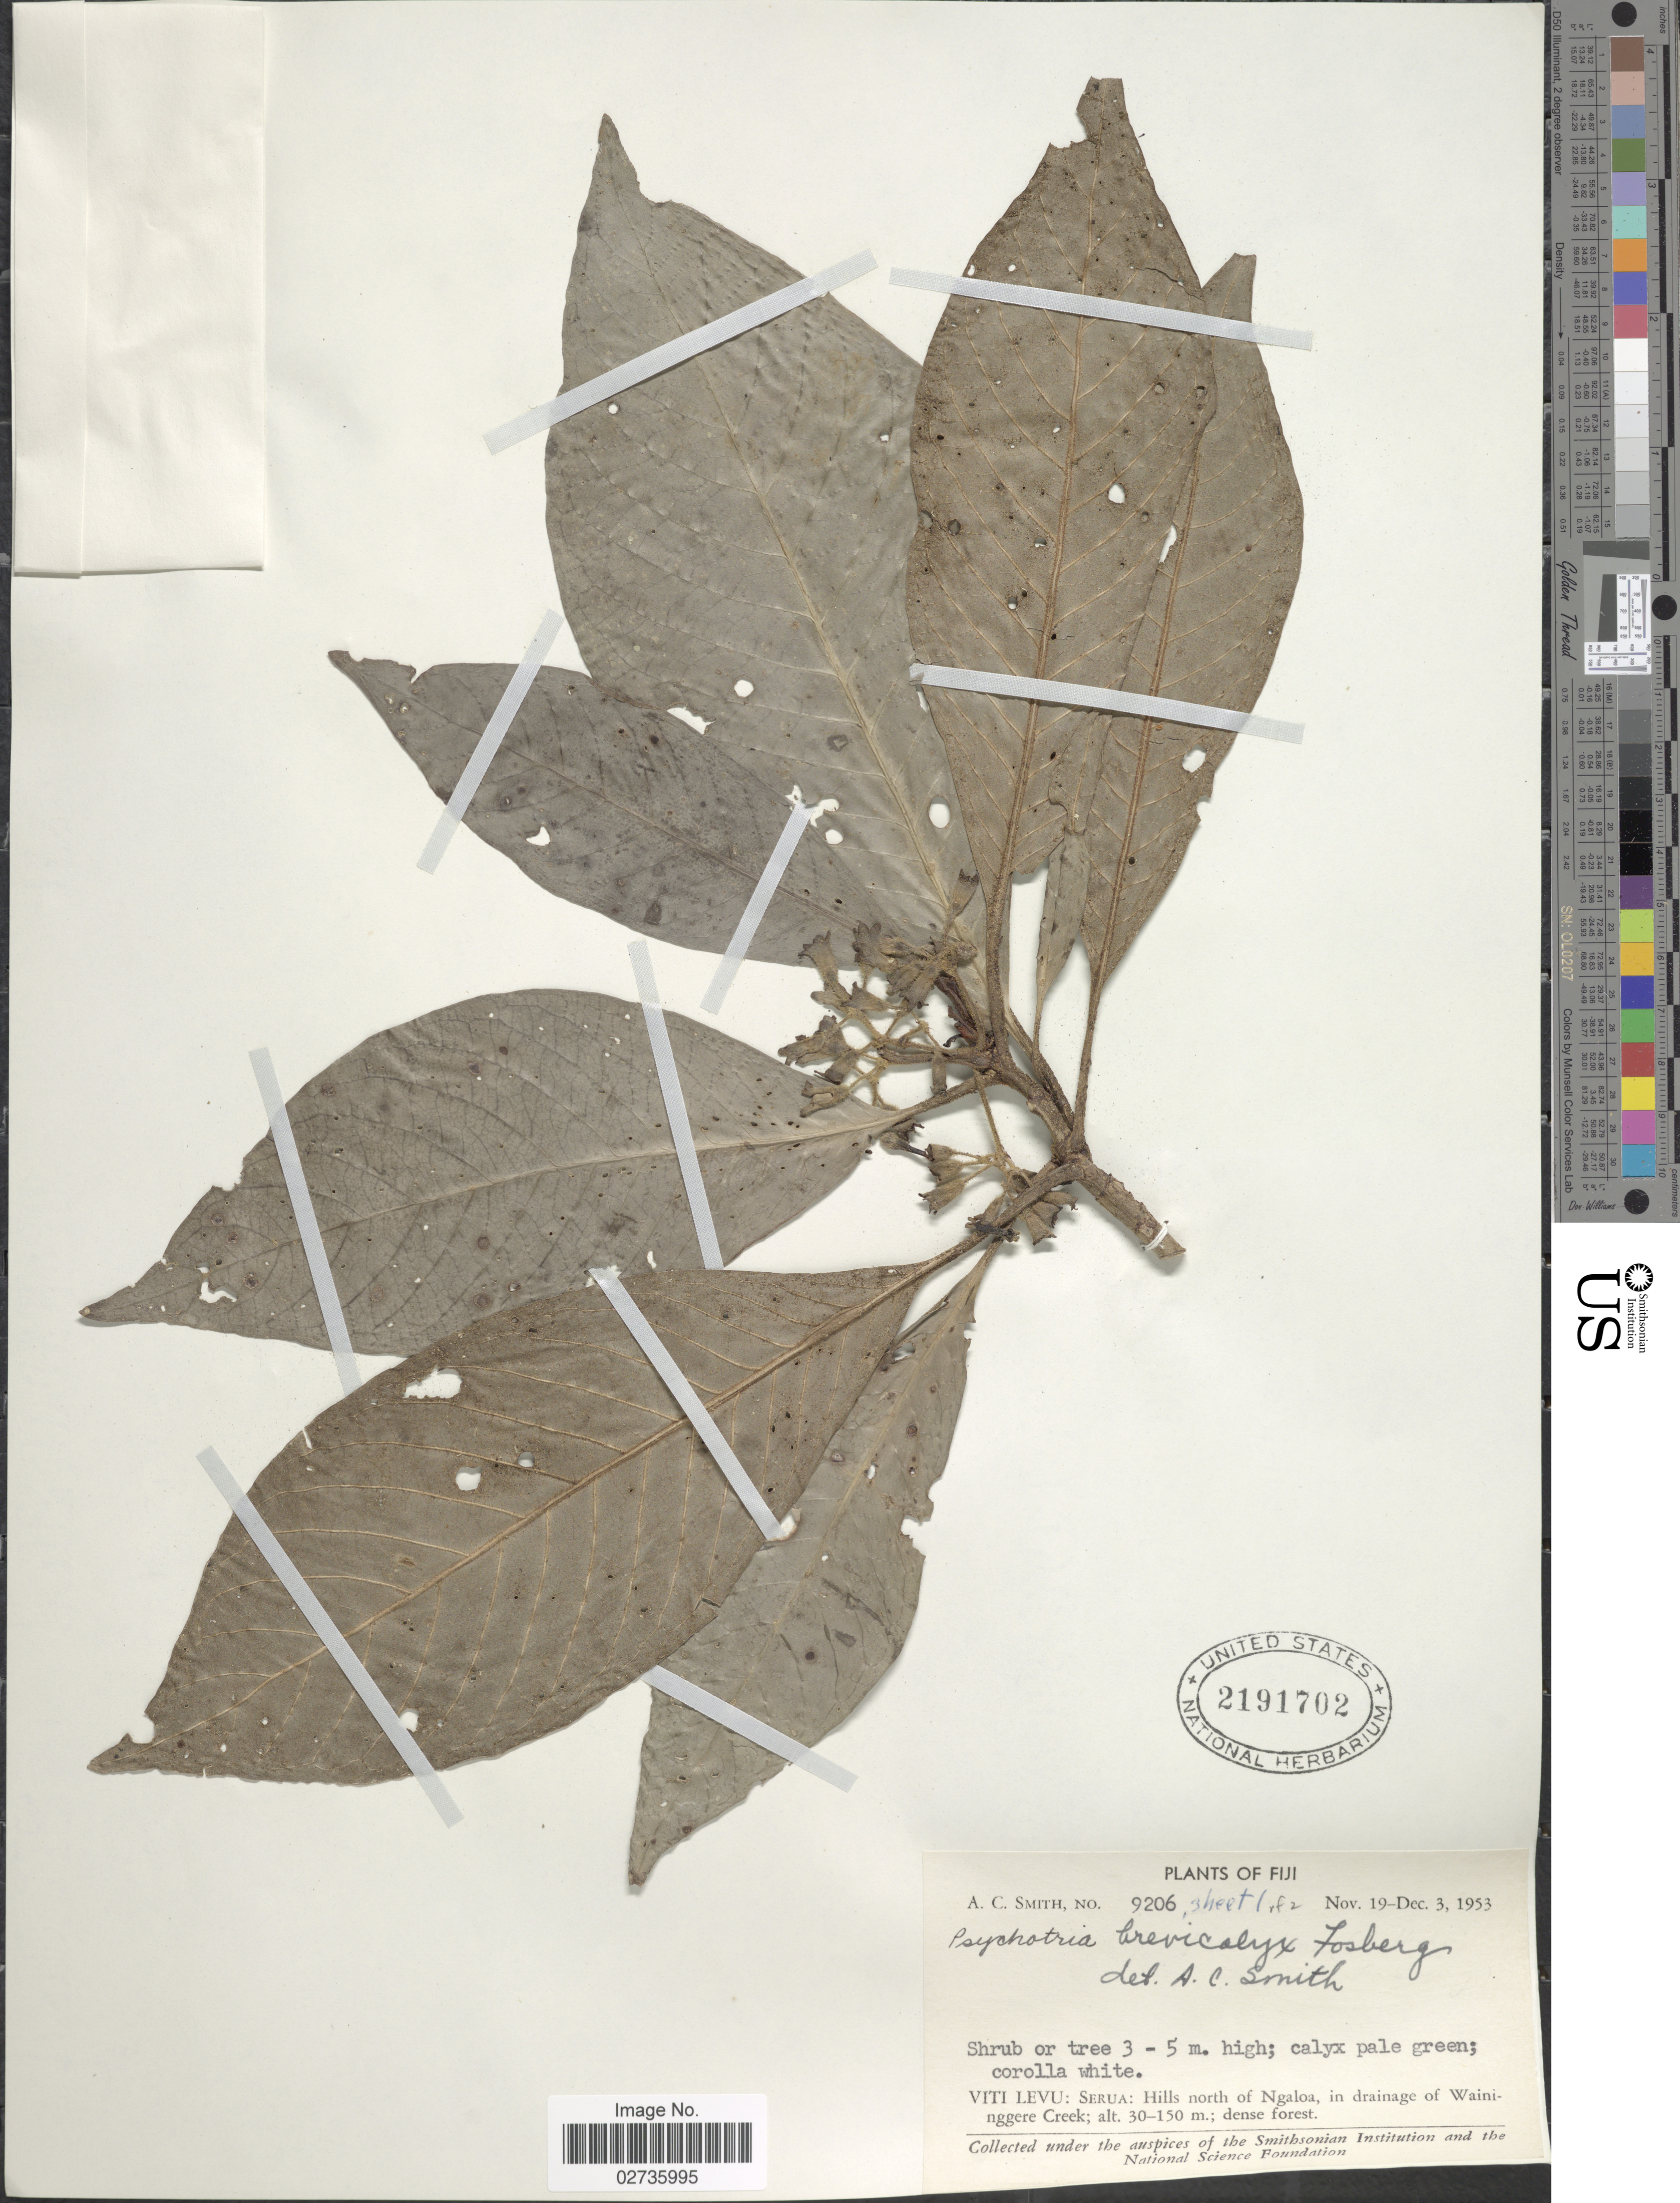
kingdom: Plantae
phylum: Tracheophyta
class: Magnoliopsida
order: Gentianales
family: Rubiaceae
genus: Psychotria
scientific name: Psychotria brevicalyx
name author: Fosberg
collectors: A. C. Smith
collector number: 9206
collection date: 1953-11-19/1953-12-03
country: Fiji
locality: Viti Levu: Serua: Hills north of Ngaloa, in drainage of Waininggere Creek.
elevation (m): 30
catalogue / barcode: US 2191702